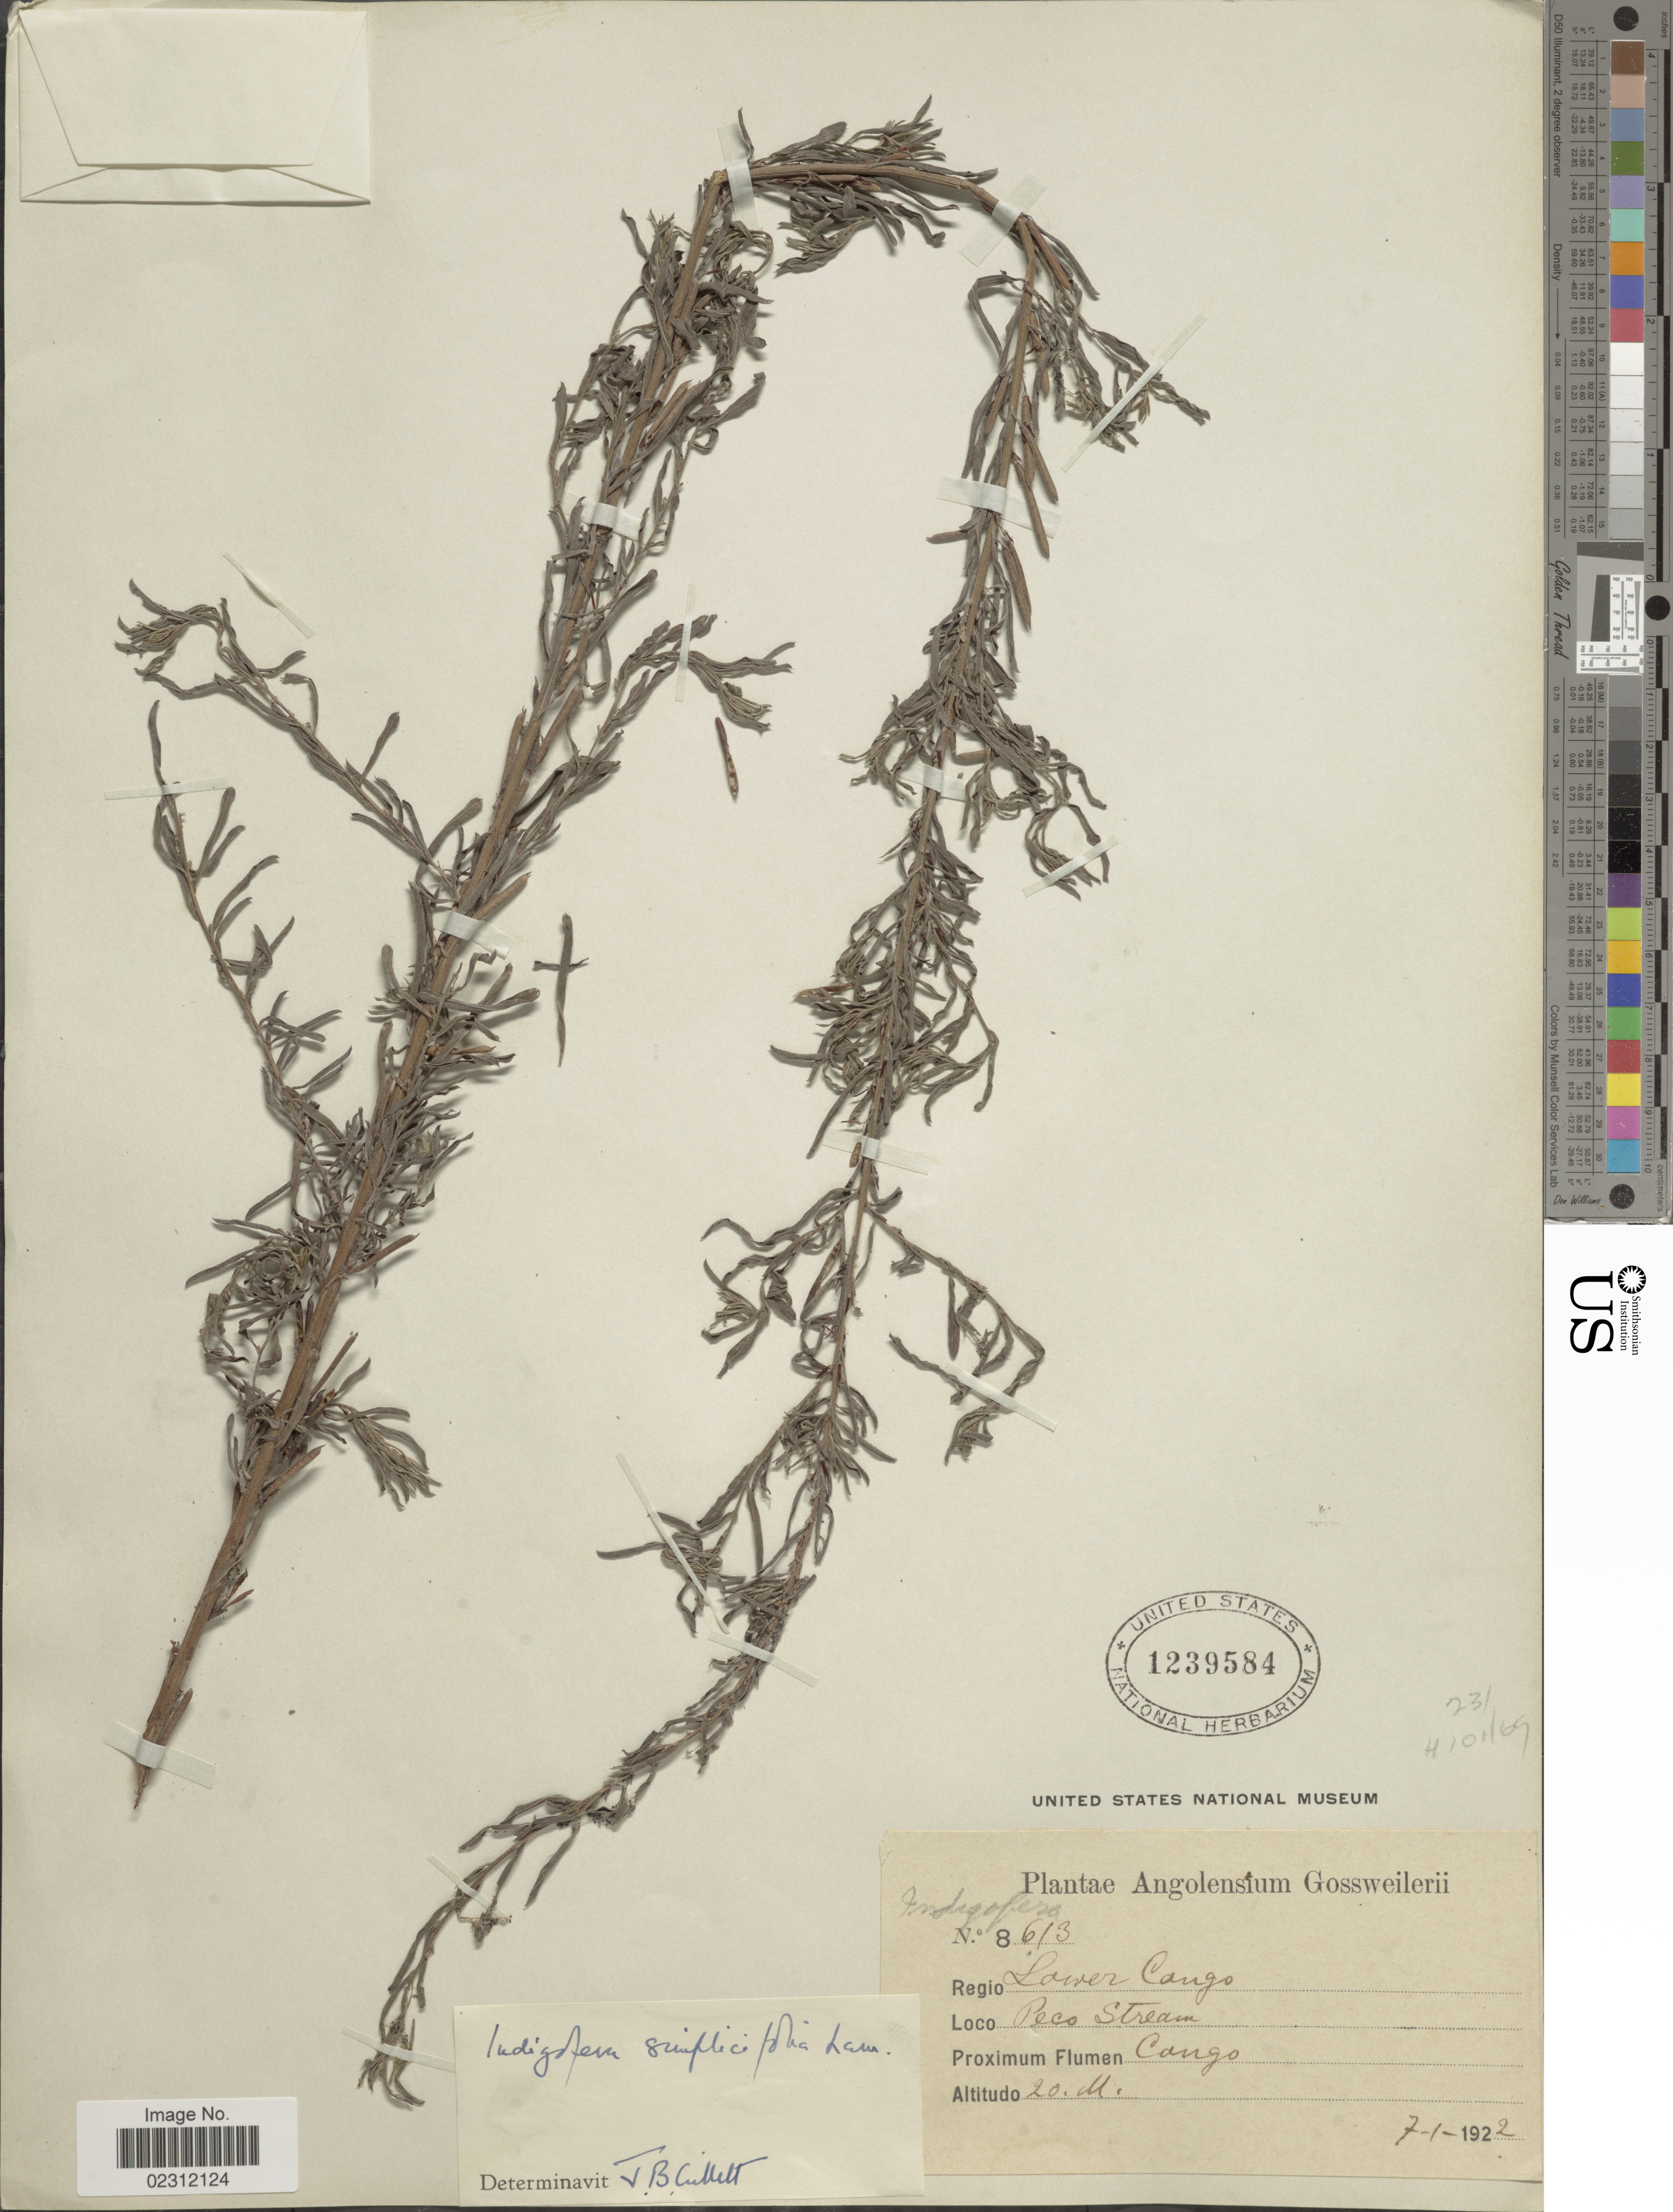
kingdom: Plantae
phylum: Tracheophyta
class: Magnoliopsida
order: Fabales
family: Fabaceae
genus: Indigofera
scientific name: Indigofera simplicifolia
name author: Lam.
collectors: -. Gossweiler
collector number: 8613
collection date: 1922-01-07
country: Angola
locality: Lower Congo, Peco Stream, Congo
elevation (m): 20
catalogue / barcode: US 1239584